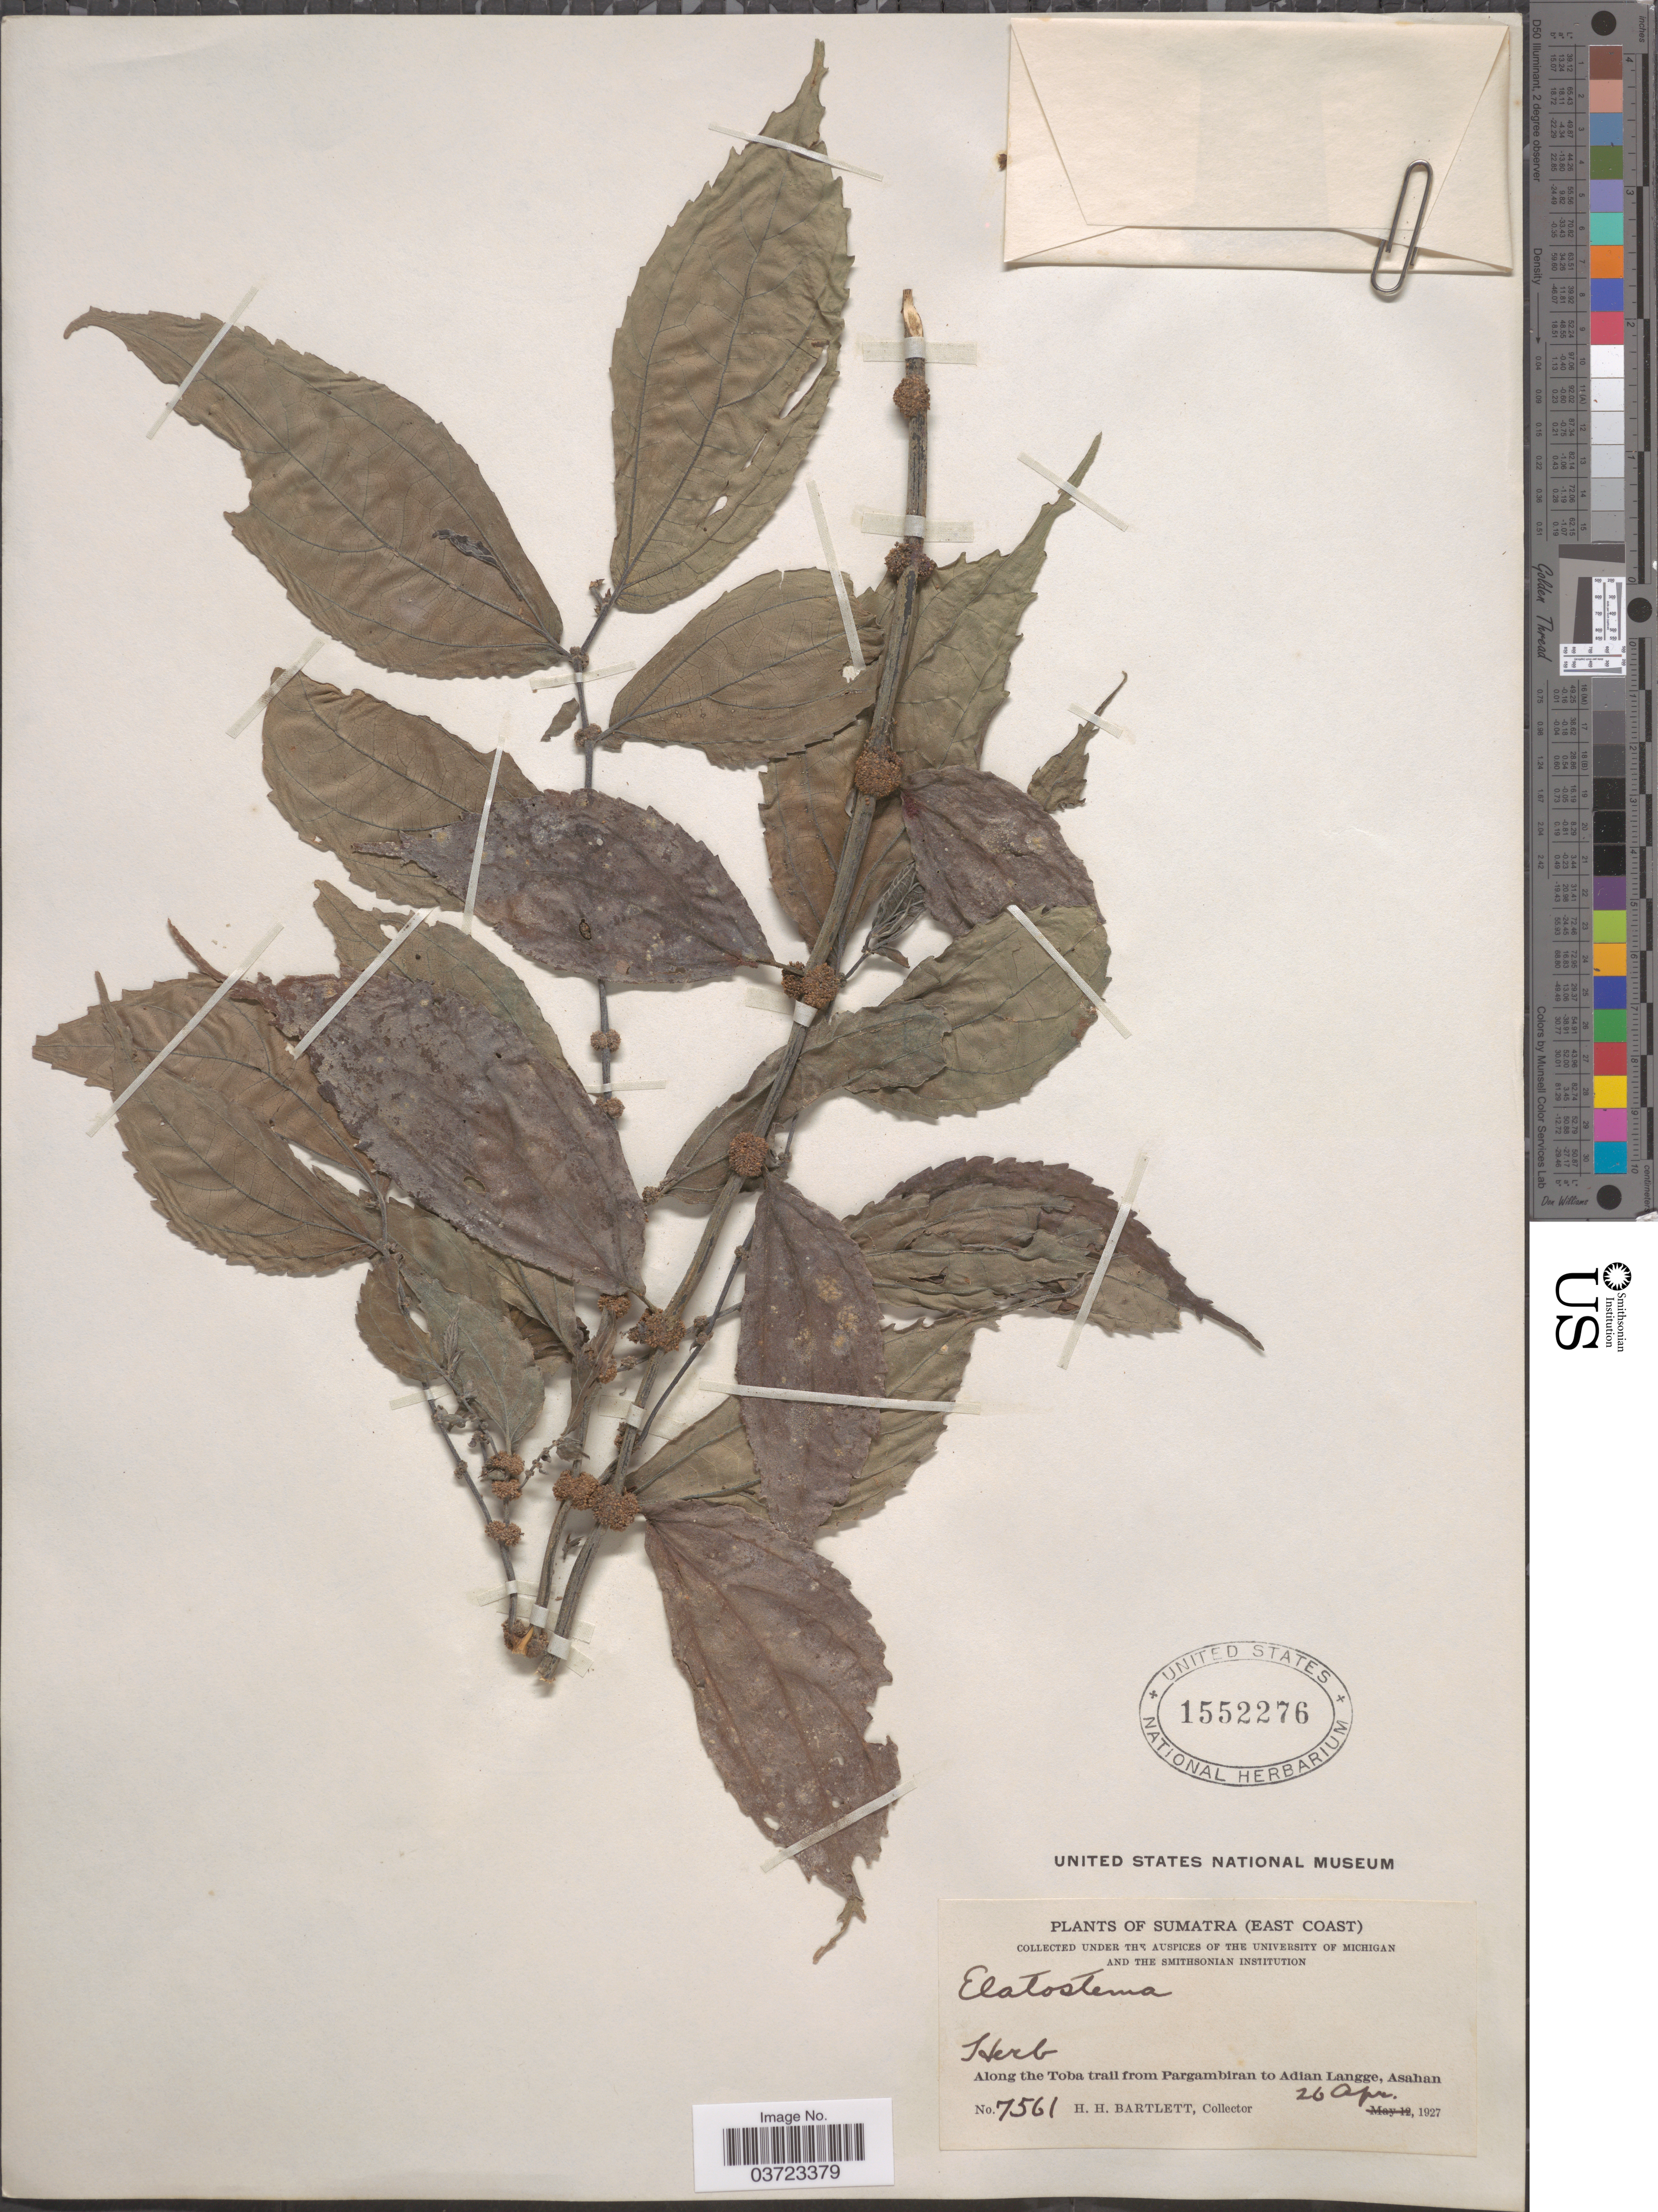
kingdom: Plantae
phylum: Tracheophyta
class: Magnoliopsida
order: Rosales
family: Urticaceae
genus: Elatostema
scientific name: Elatostema sp.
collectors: H. H. Bartlett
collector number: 7561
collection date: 1927-04-26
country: Indonesia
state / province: Sumatra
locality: Sumatra (East Coast). Along the Toba trail from Pargambiran to Adian Langge,Asahan.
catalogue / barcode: US 1552276